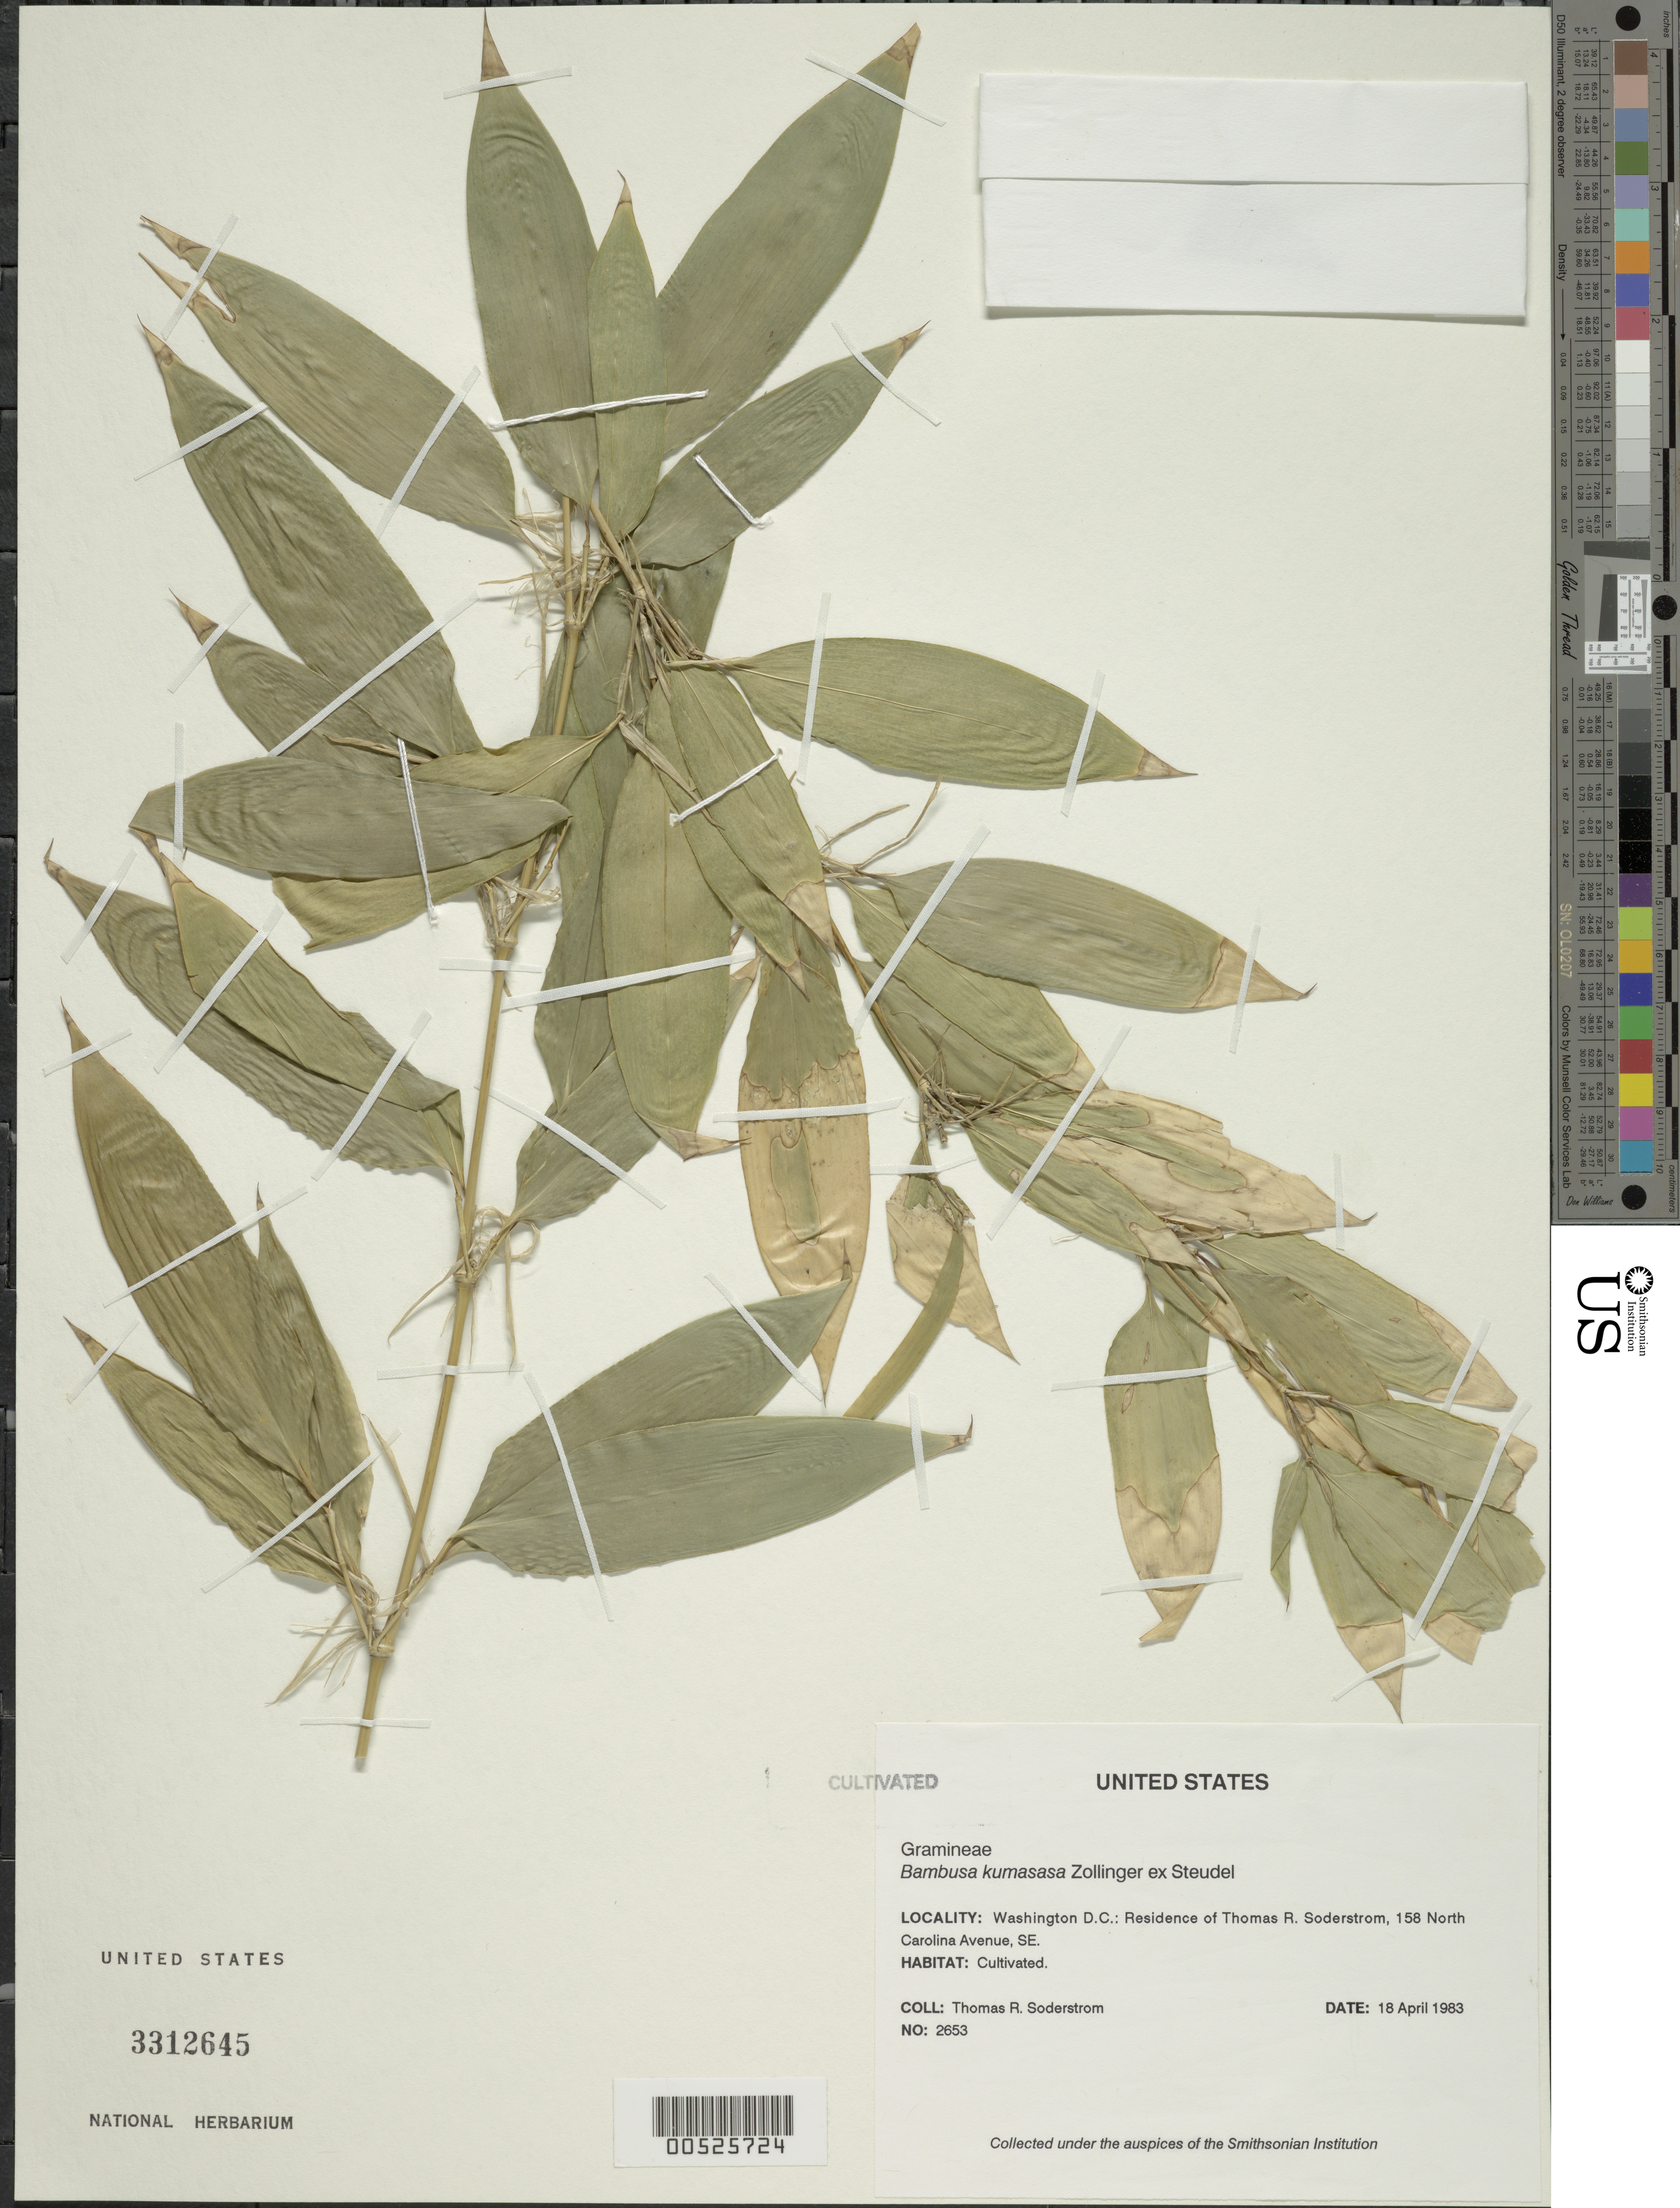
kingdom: Plantae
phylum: Tracheophyta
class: Liliopsida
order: Poales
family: Poaceae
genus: Bambusa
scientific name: Bambusa kumasasa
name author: Zoll.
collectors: T. R. Soderstrom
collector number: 2653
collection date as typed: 18 Apr 1983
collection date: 1983-04-18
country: United States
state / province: District of Columbia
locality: Washington, D.C. residence of T.R. Soderstrom, 158 North Carolina Ave, SE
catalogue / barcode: US 3312645